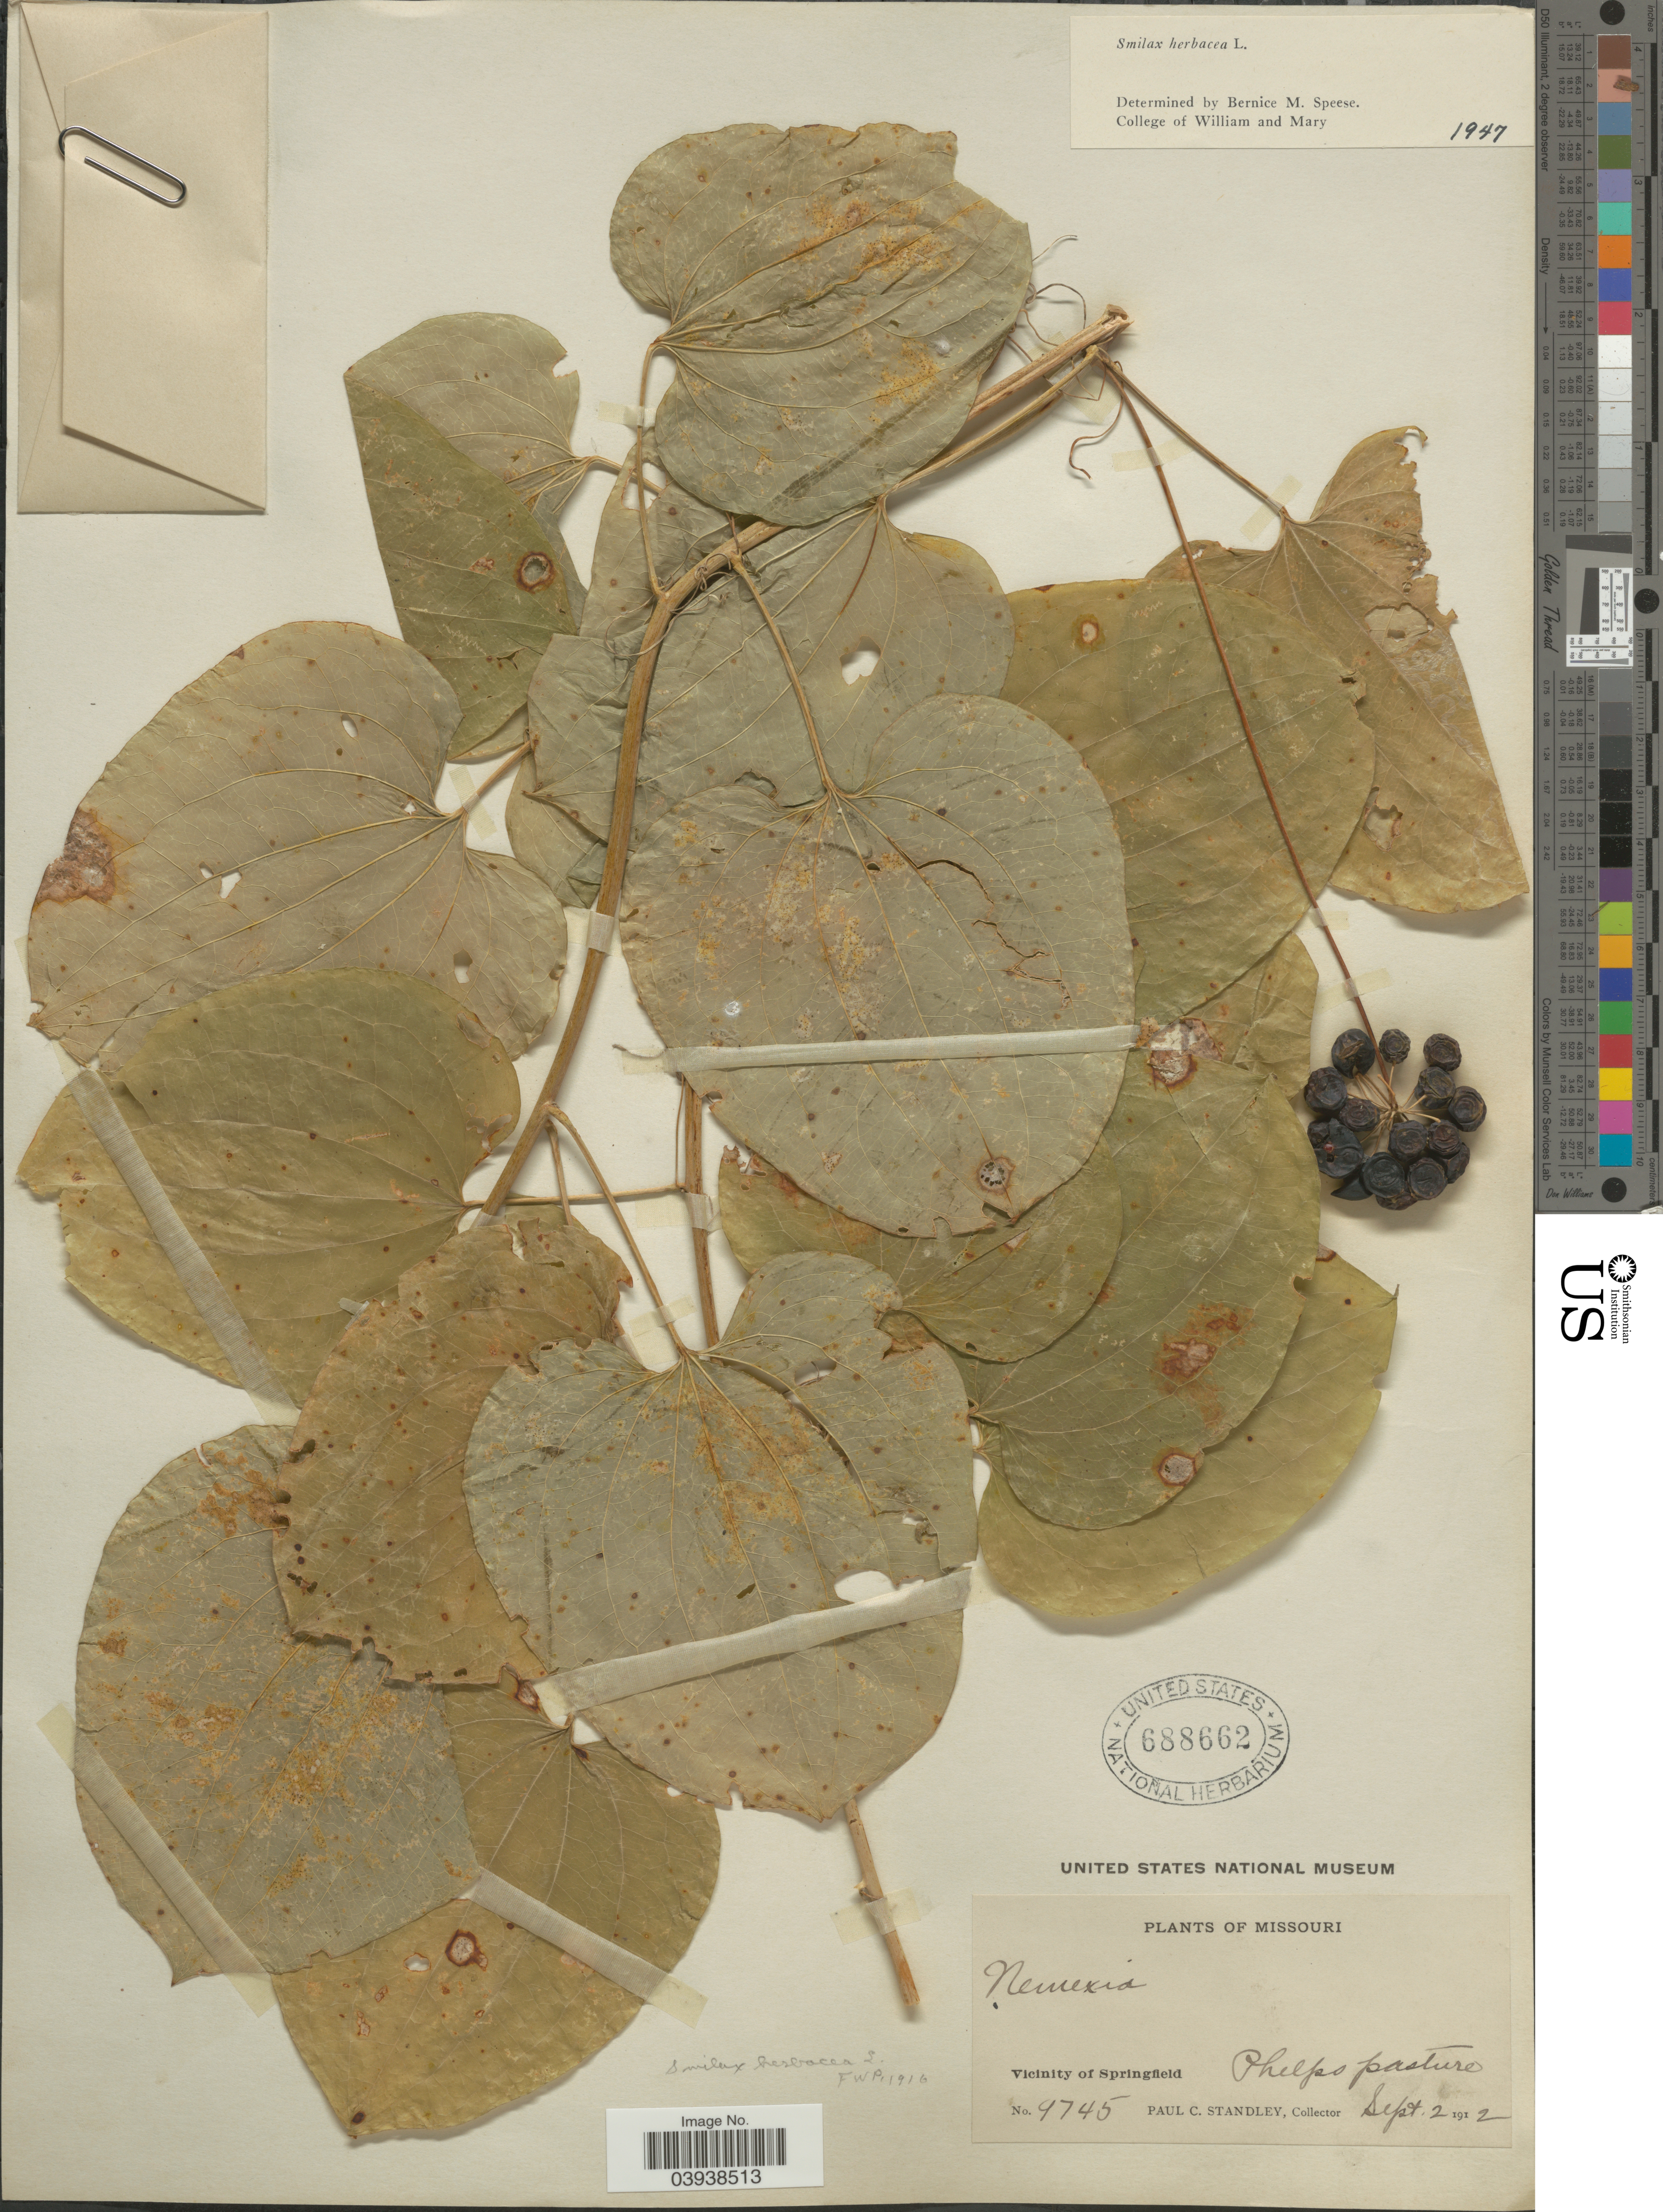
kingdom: Plantae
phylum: Tracheophyta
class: Liliopsida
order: Liliales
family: Smilacaceae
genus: Smilax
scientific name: Smilax herbacea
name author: L.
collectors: P. C. Standley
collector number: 9745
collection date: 1912-09-02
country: United States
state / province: Missouri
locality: Vicinity of Springfield. Phelps pasture.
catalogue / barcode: US 688662